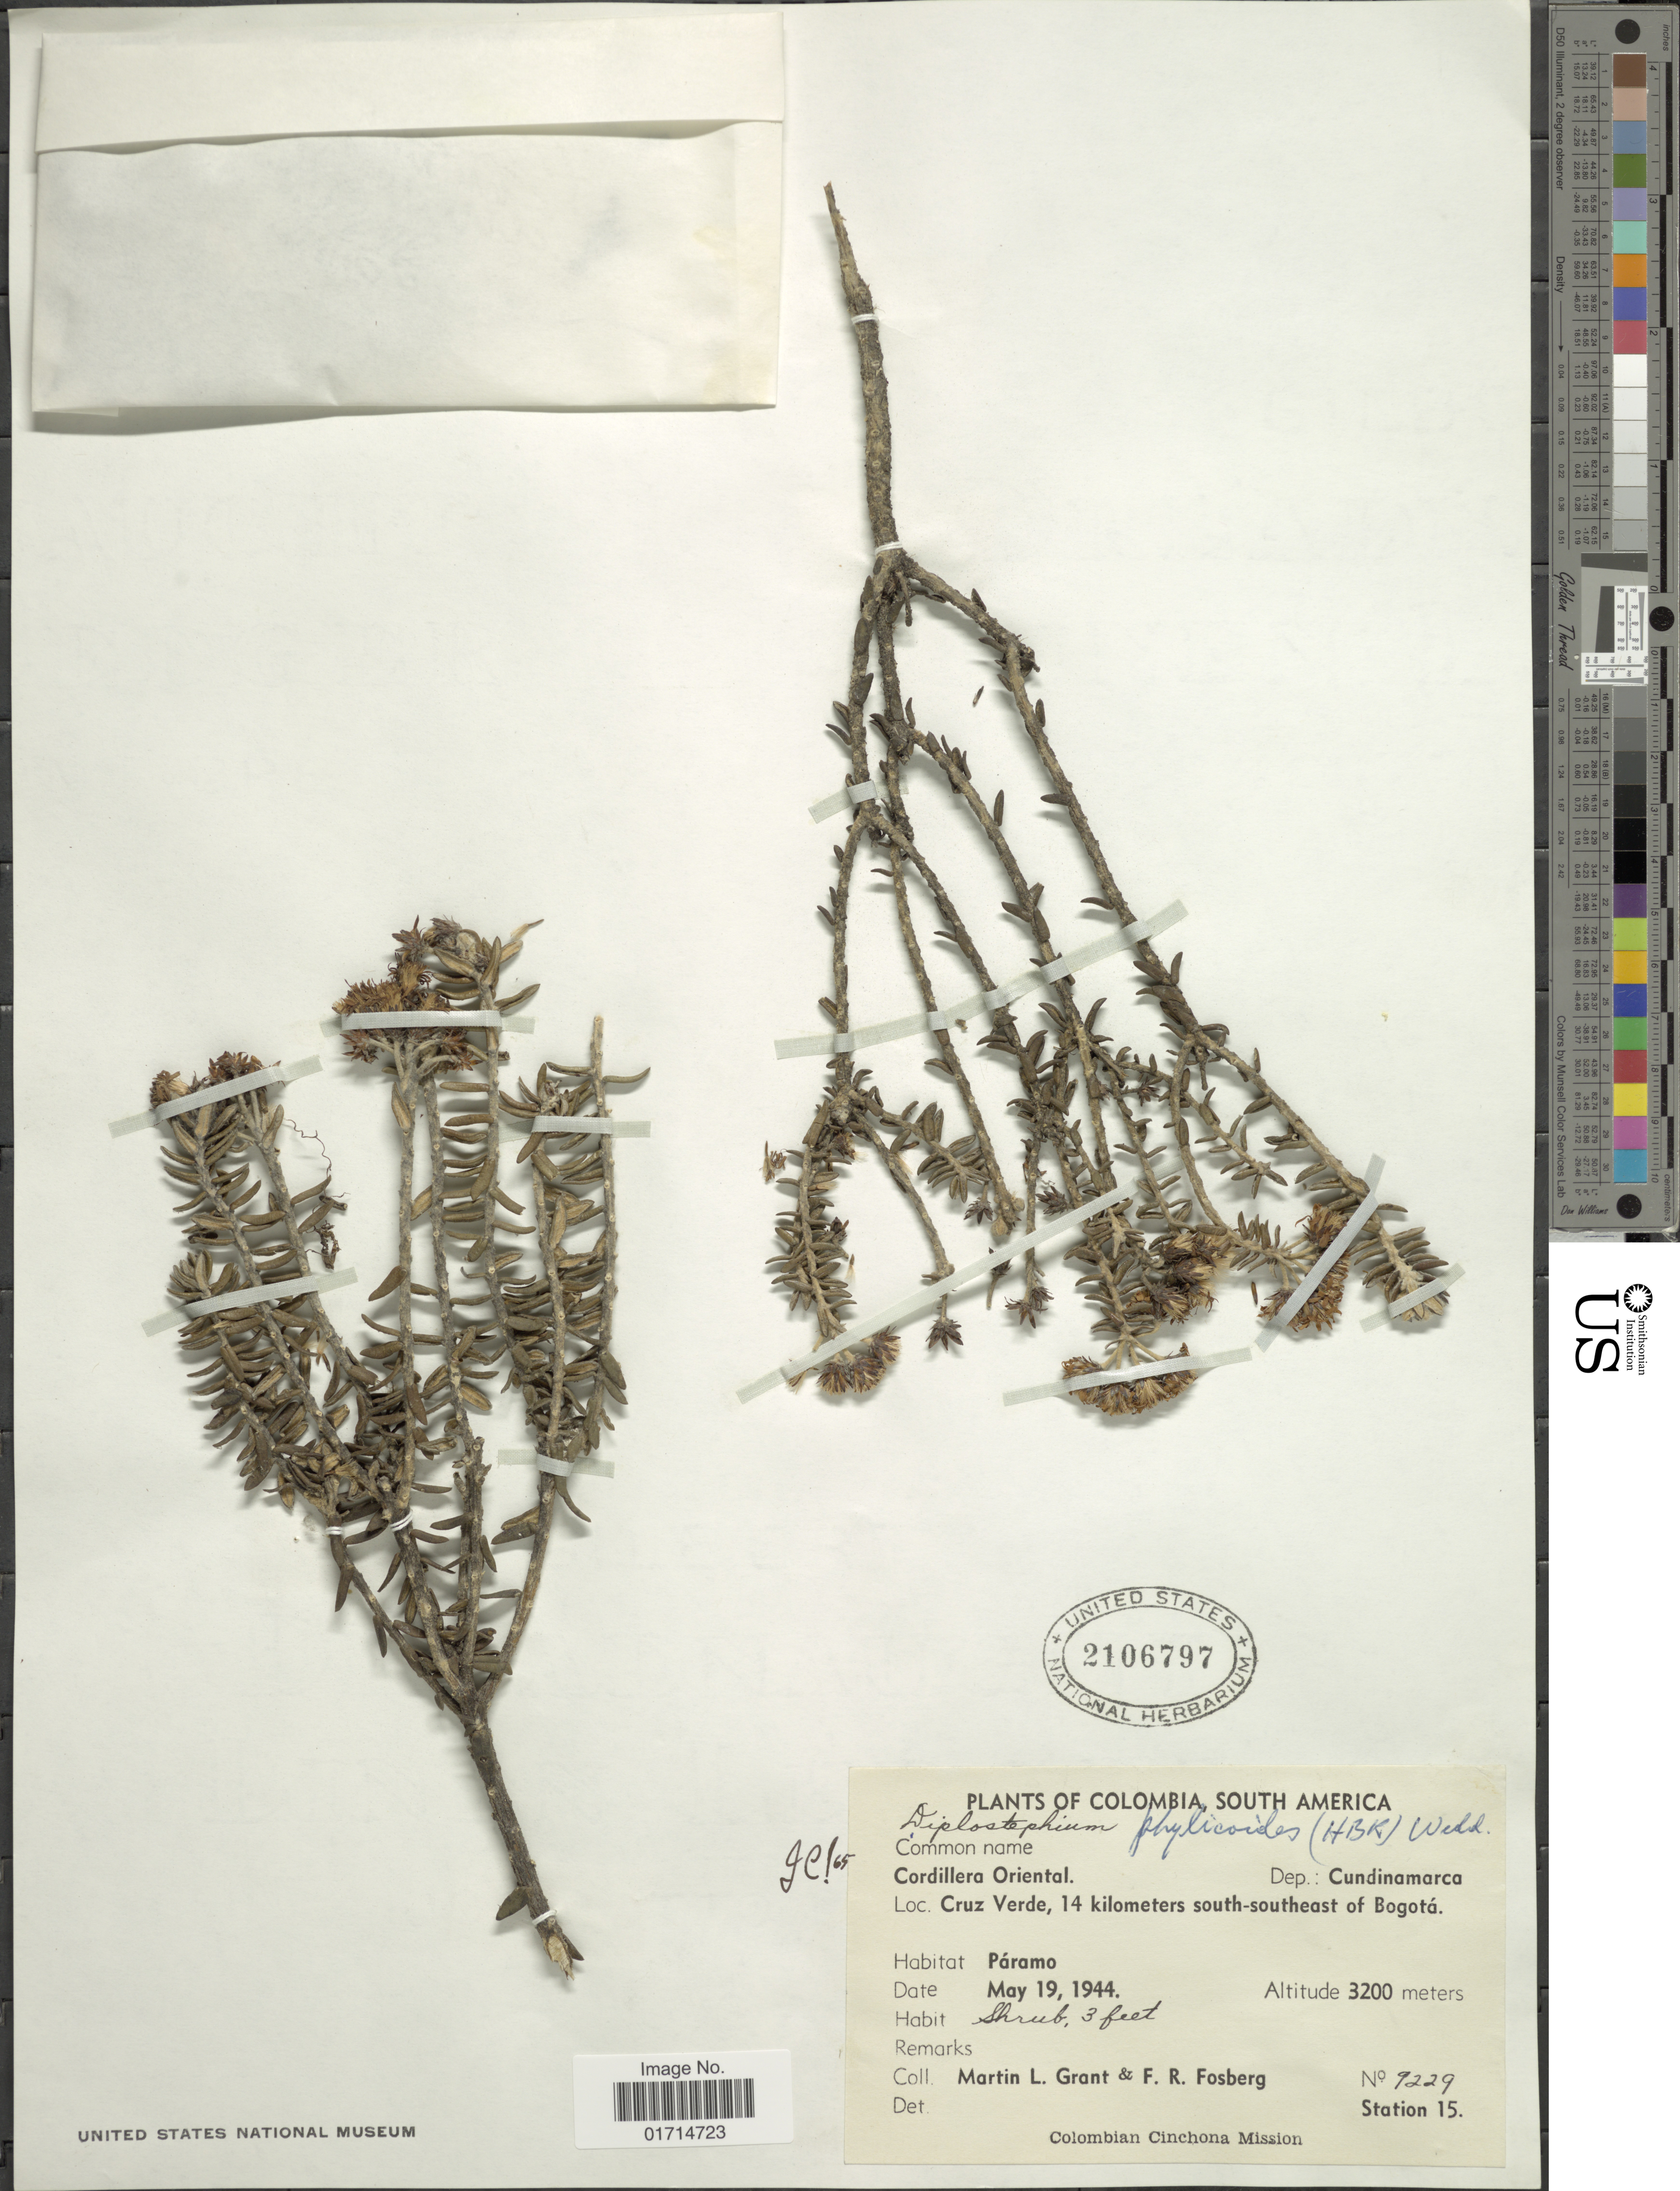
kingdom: Plantae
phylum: Tracheophyta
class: Magnoliopsida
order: Asterales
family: Asteraceae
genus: Diplostephium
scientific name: Diplostephium phylicoides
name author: (Kunth) Wedd.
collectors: M. L. Grant & F. R. Fosberg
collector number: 9229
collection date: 1944-05-19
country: Colombia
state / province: Cundinamarca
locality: Cordillera Oriental, Cruz Verde, 14 kilometers south-southeast of Bogota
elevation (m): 3200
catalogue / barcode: US 2106797